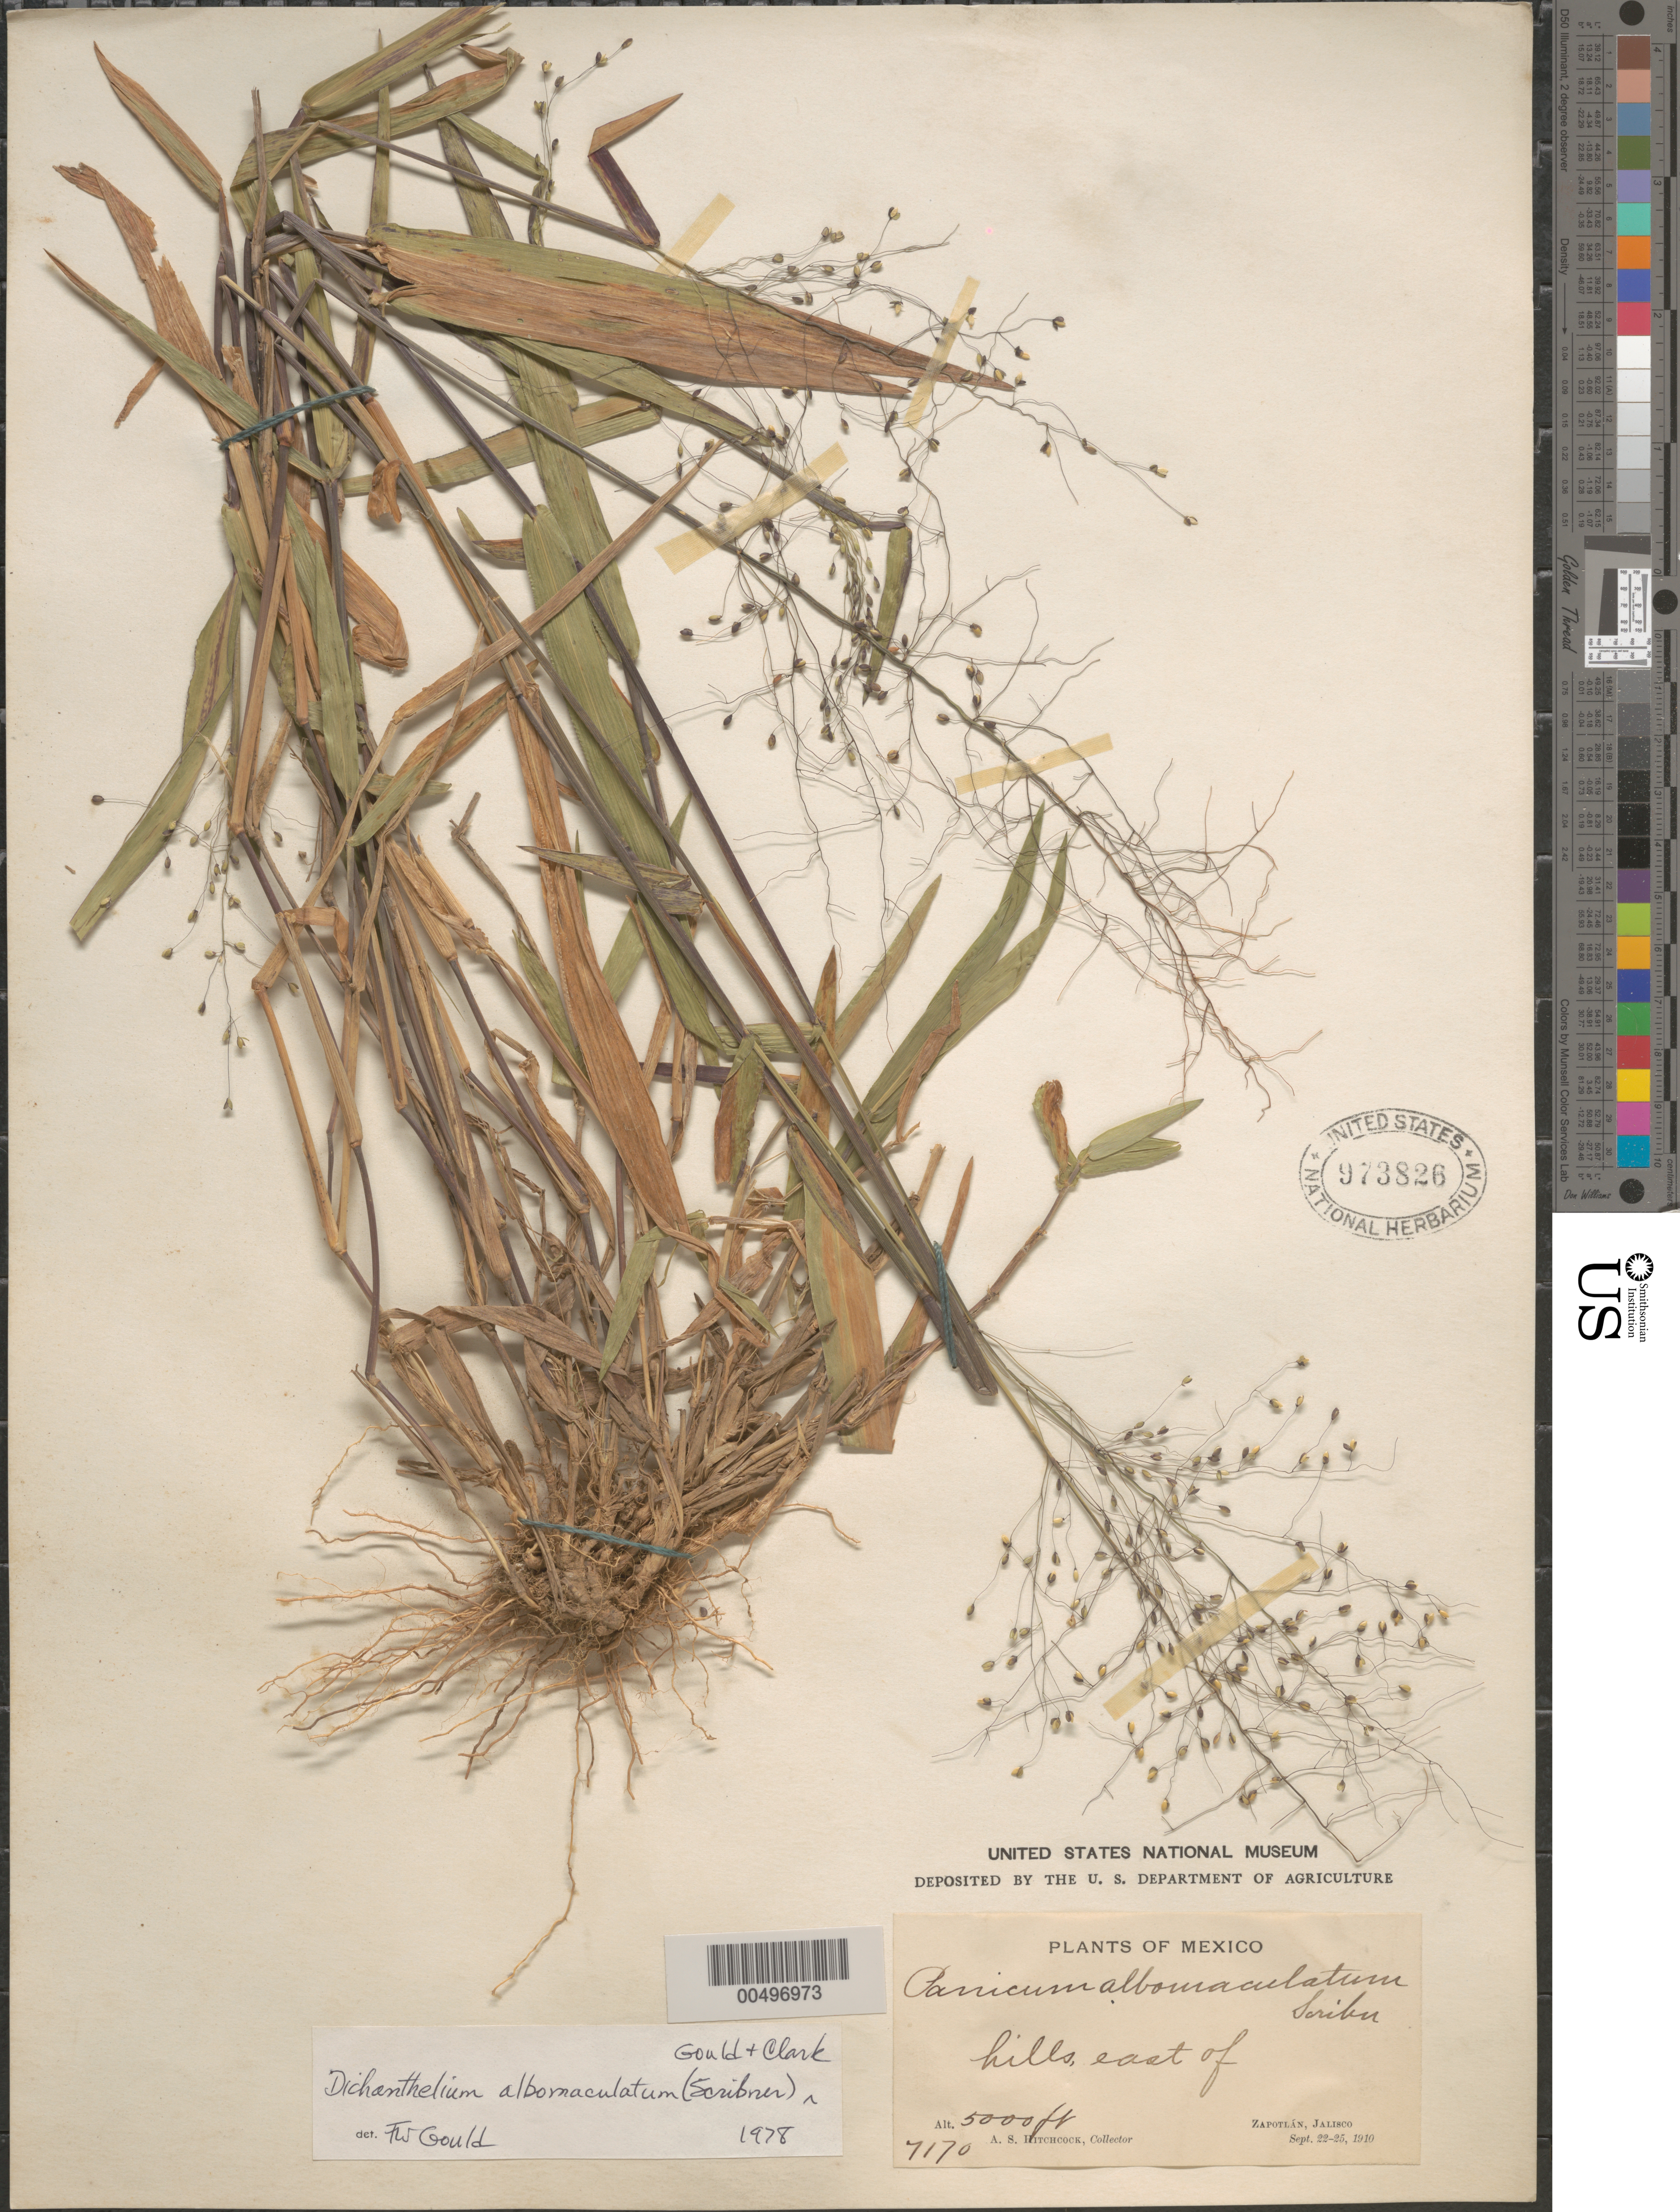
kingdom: Plantae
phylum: Tracheophyta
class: Liliopsida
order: Poales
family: Poaceae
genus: Dichanthelium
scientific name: Dichanthelium albomaculatum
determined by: Gould, F. W.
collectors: A. S. Hitchcock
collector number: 7170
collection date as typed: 22 Sep 1910 to 25 Sep 1910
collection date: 1910-09-22/1910-09-25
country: Mexico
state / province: Jalisco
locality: Hills E of Zapotlán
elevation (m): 1524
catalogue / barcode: US 973826